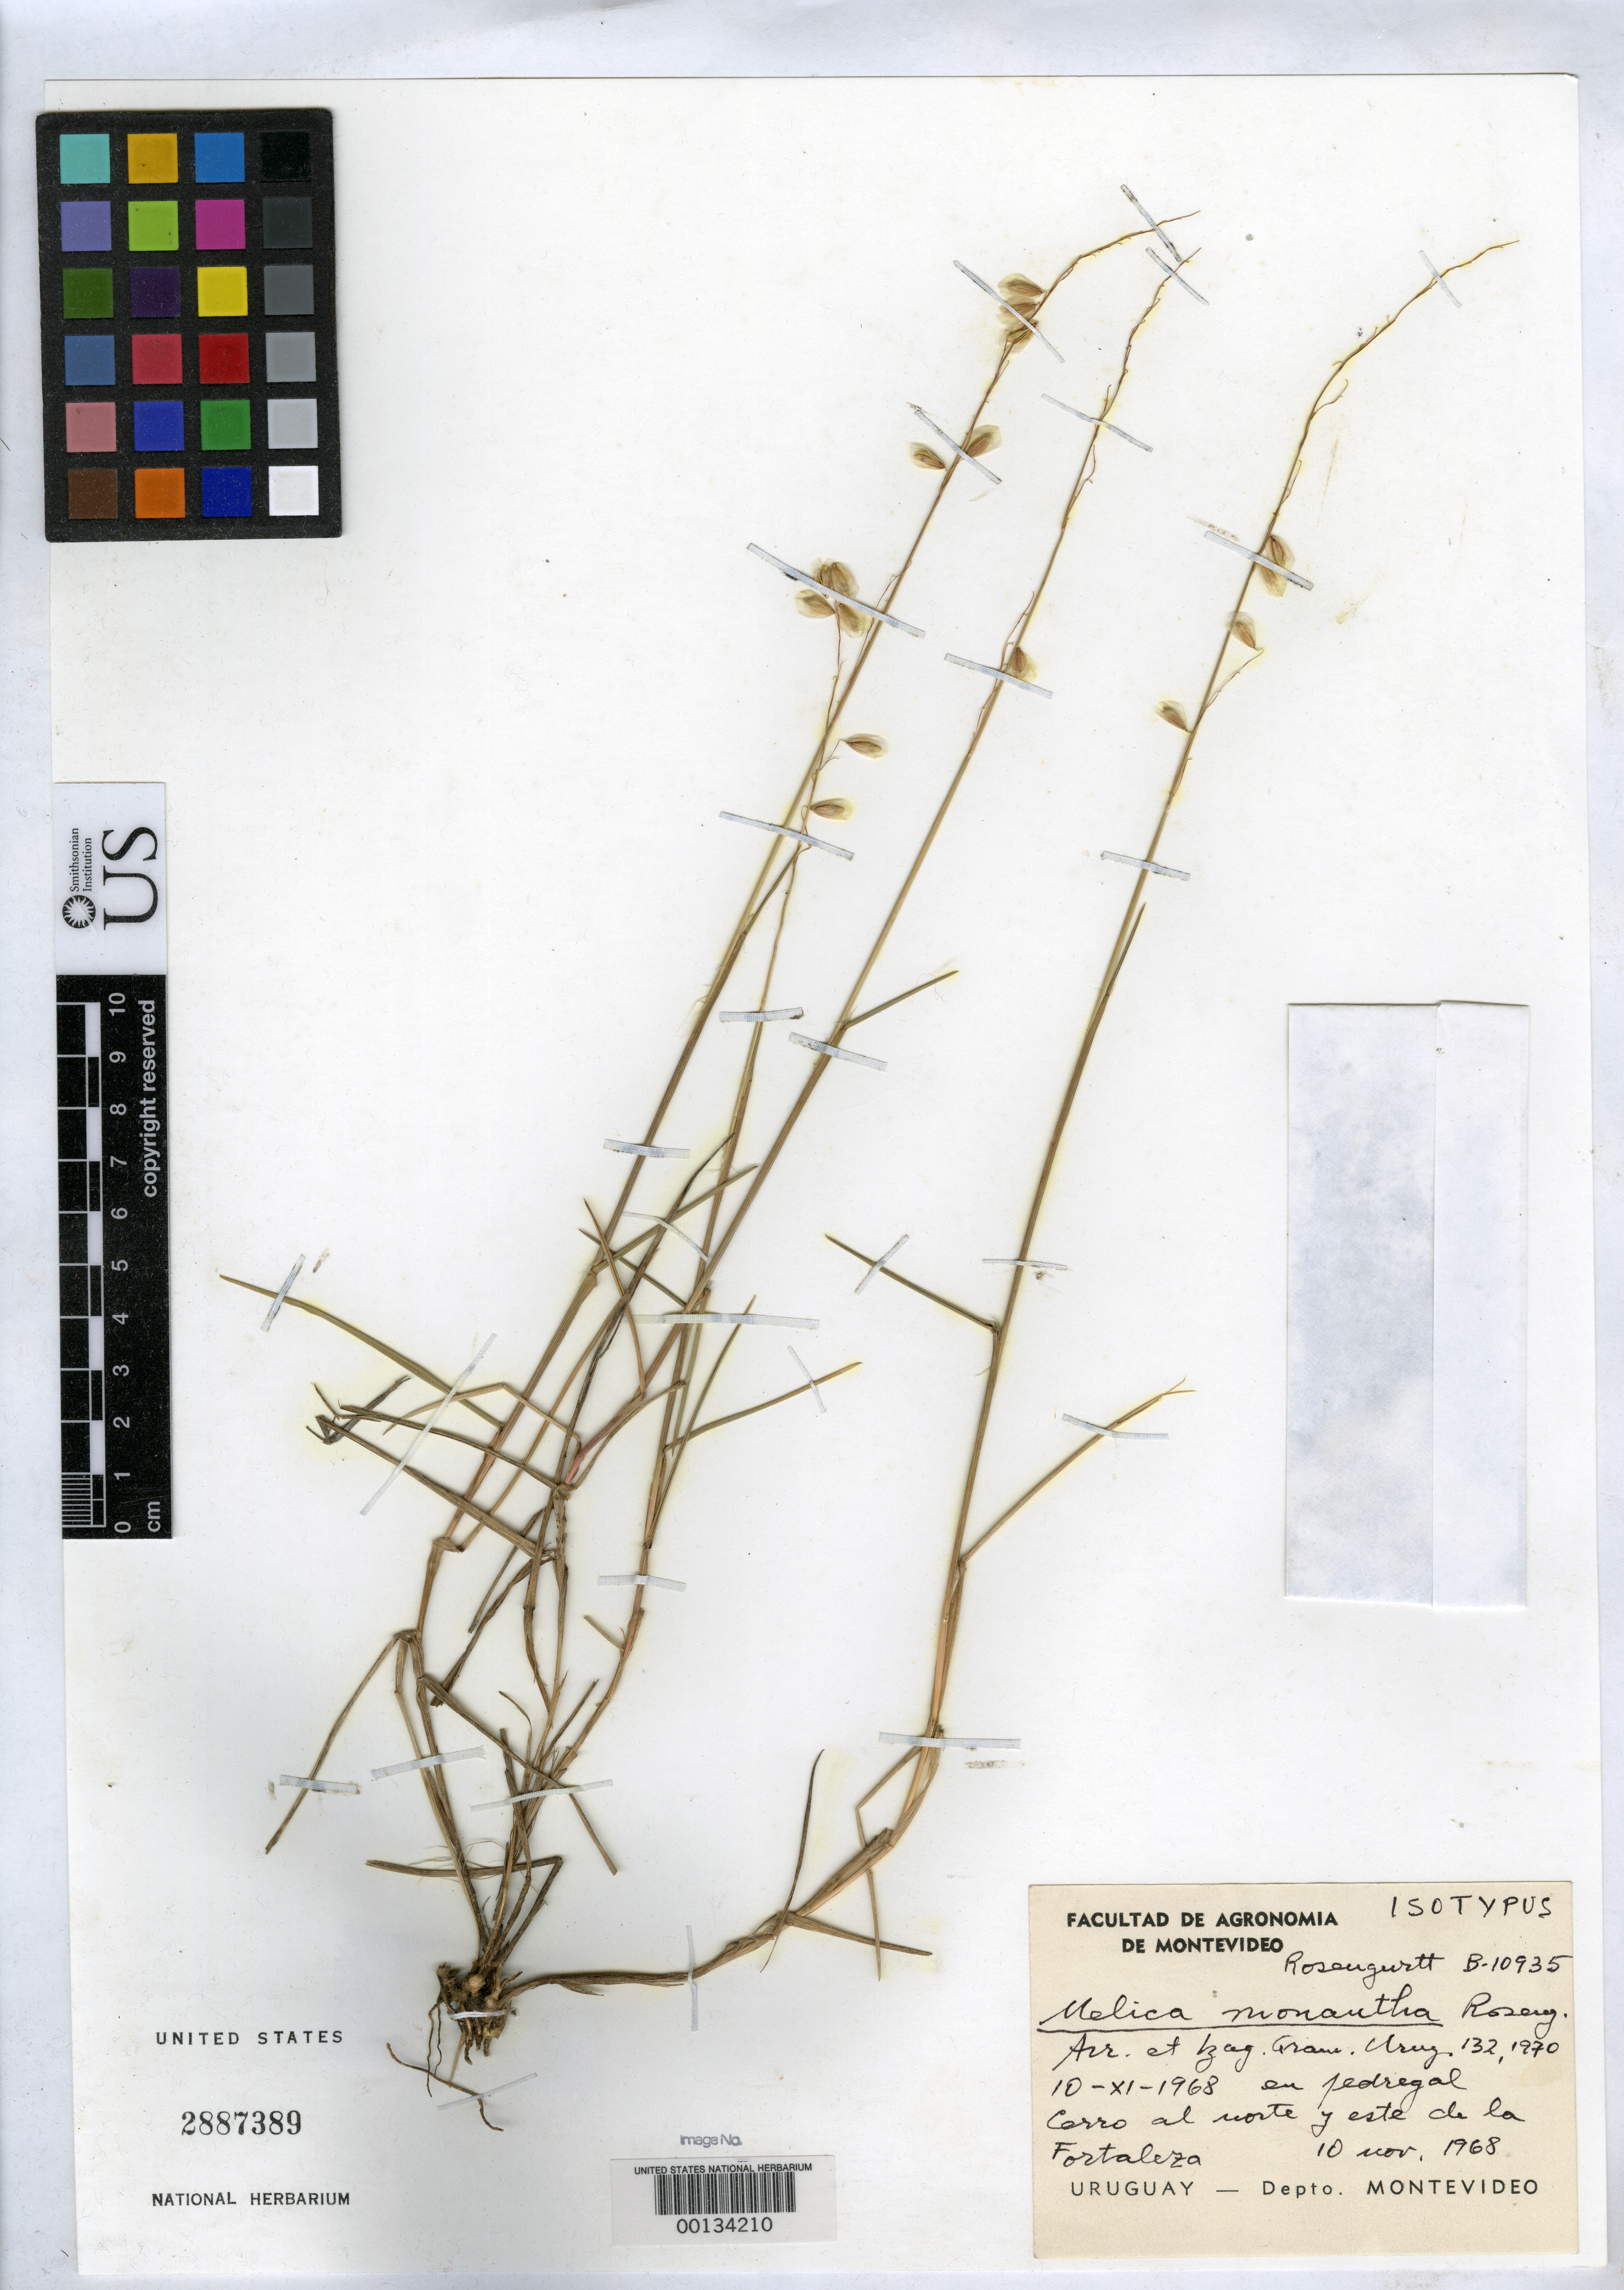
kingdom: Plantae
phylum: Tracheophyta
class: Liliopsida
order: Poales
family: Poaceae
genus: Melica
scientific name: Melica monantha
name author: Roseng.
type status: Isosyntype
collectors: B. Rosengurtt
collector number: Rosengurtt B-10935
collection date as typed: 10 Nov 1968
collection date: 1968-11-10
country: Uruguay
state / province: Montevideo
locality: NW of Fortaleza.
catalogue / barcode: US 2887389